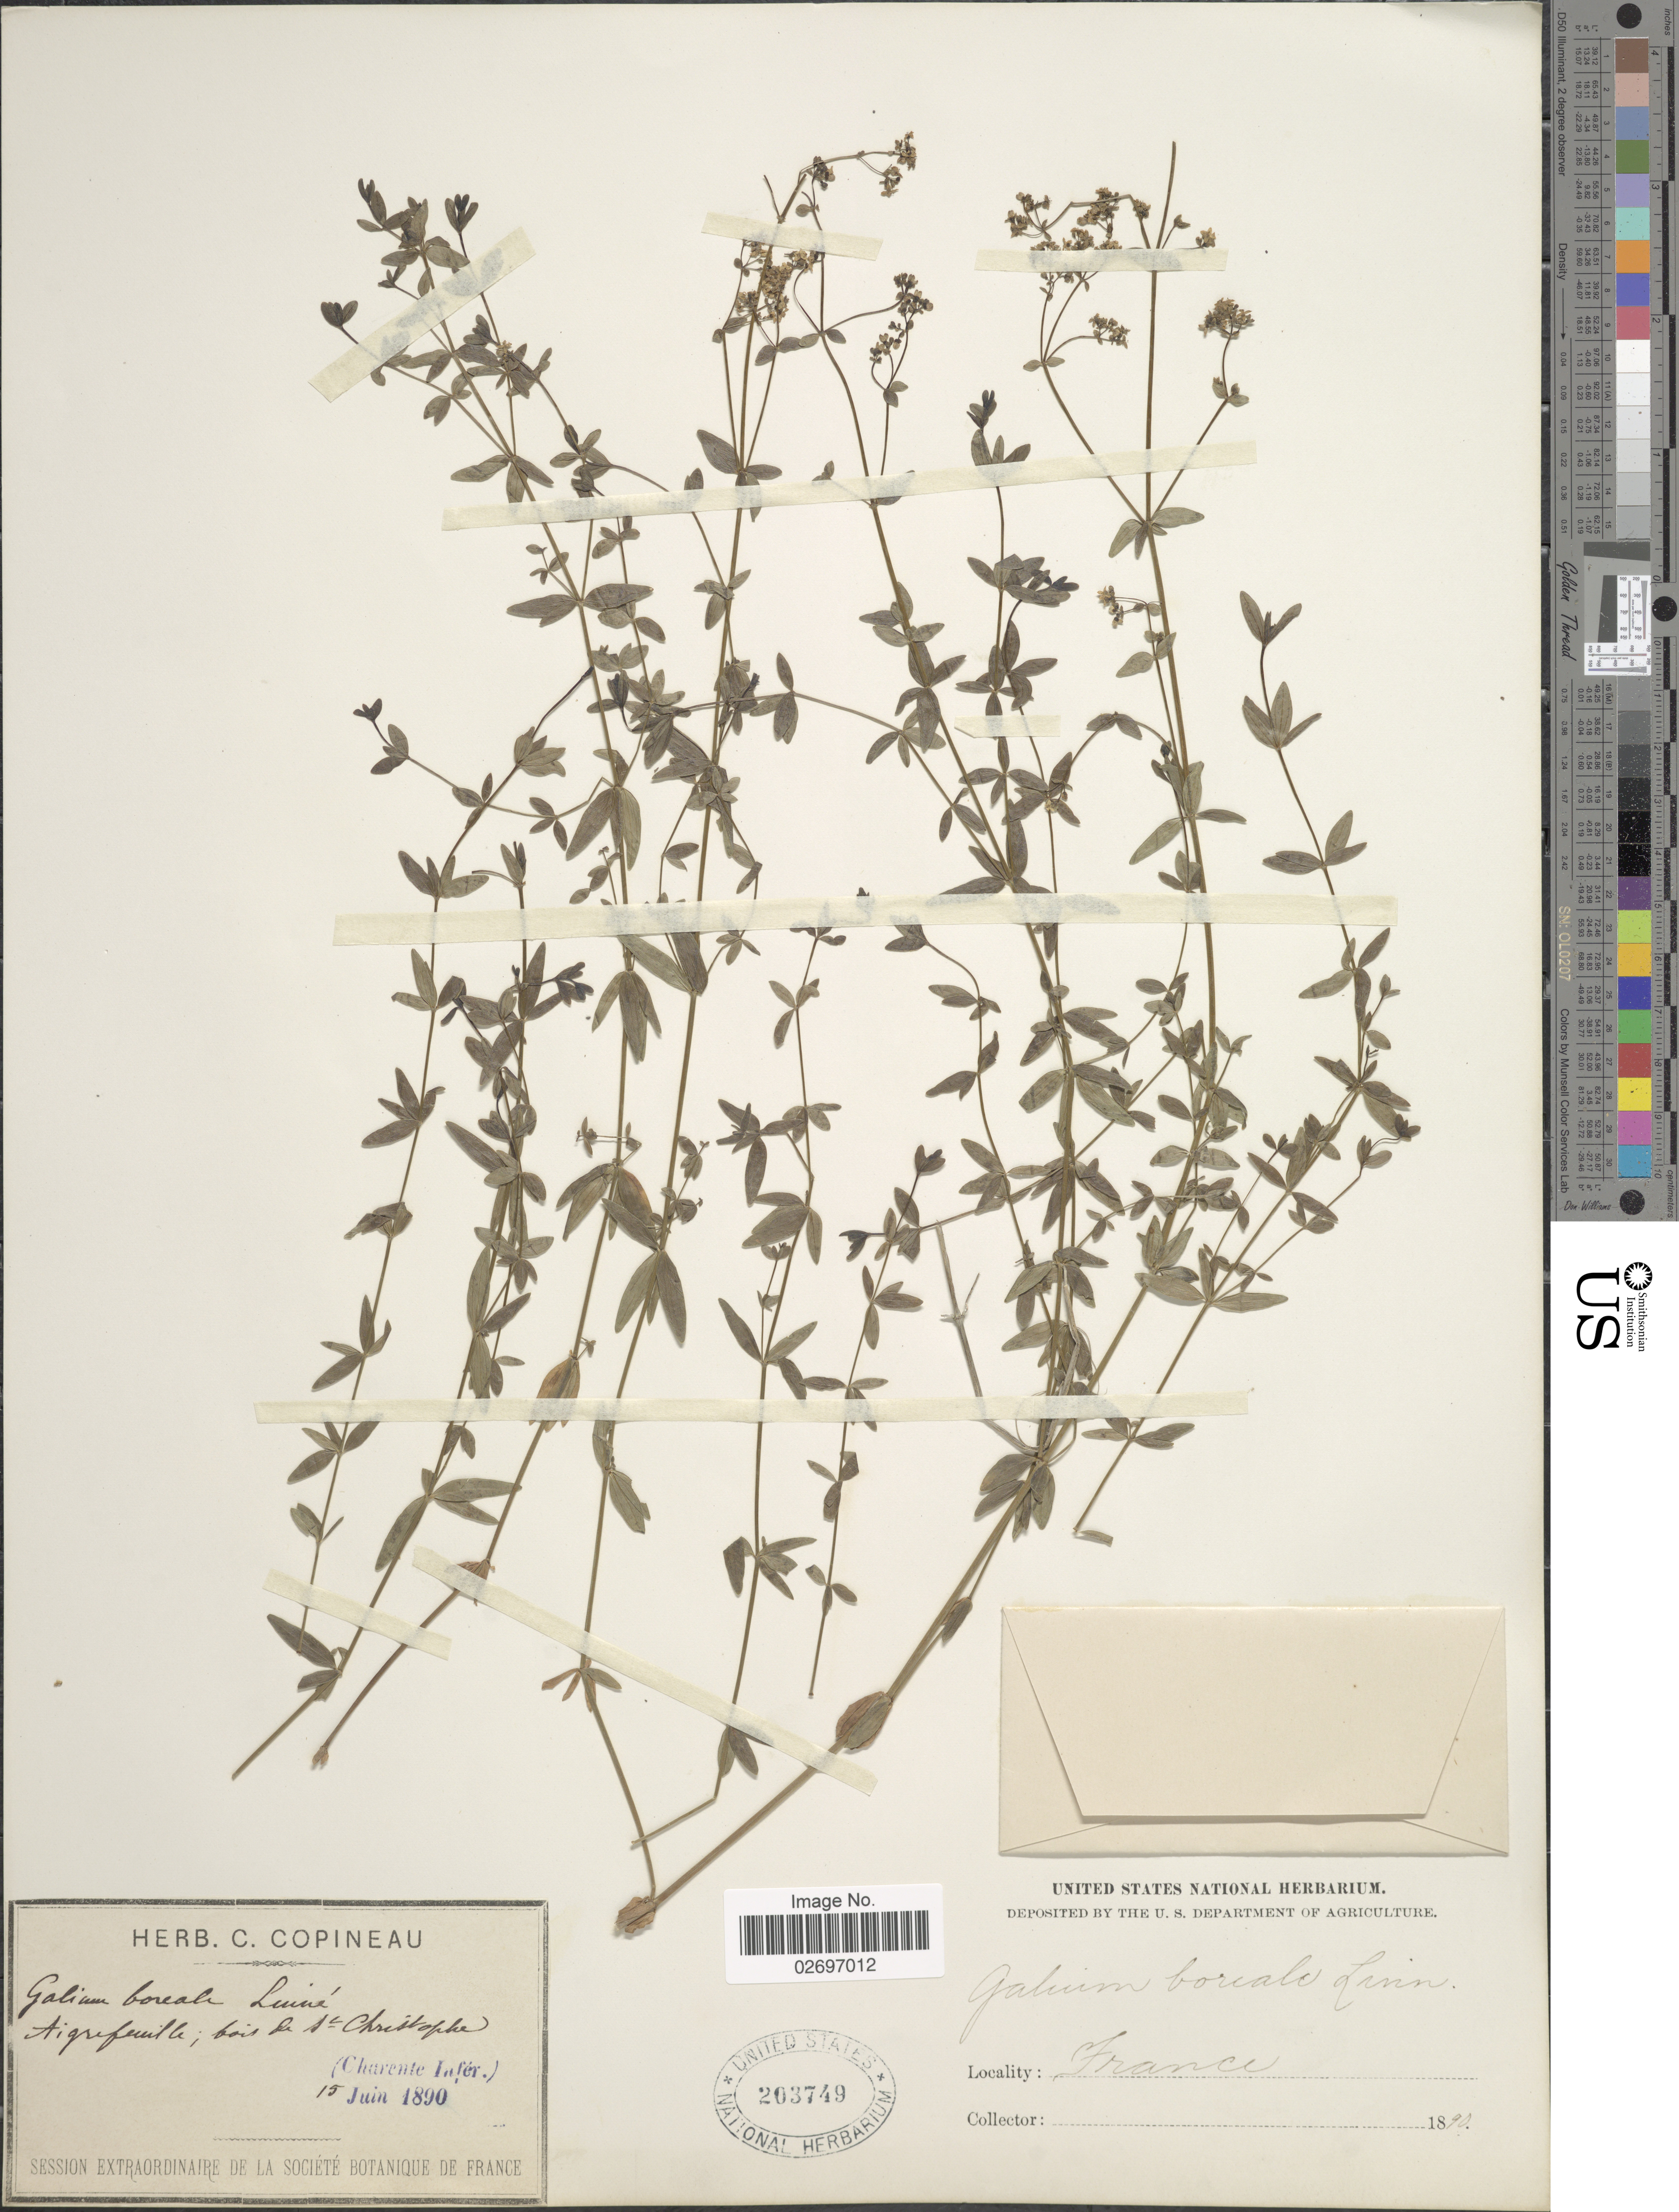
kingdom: Plantae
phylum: Tracheophyta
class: Magnoliopsida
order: Gentianales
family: Rubiaceae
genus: Galium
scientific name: Galium boreale L.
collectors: ex herb. C. Copineau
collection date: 1890-06-15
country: France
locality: Aigfrefeuille, bois de St. Christophe), (Charente)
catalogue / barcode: US 203749